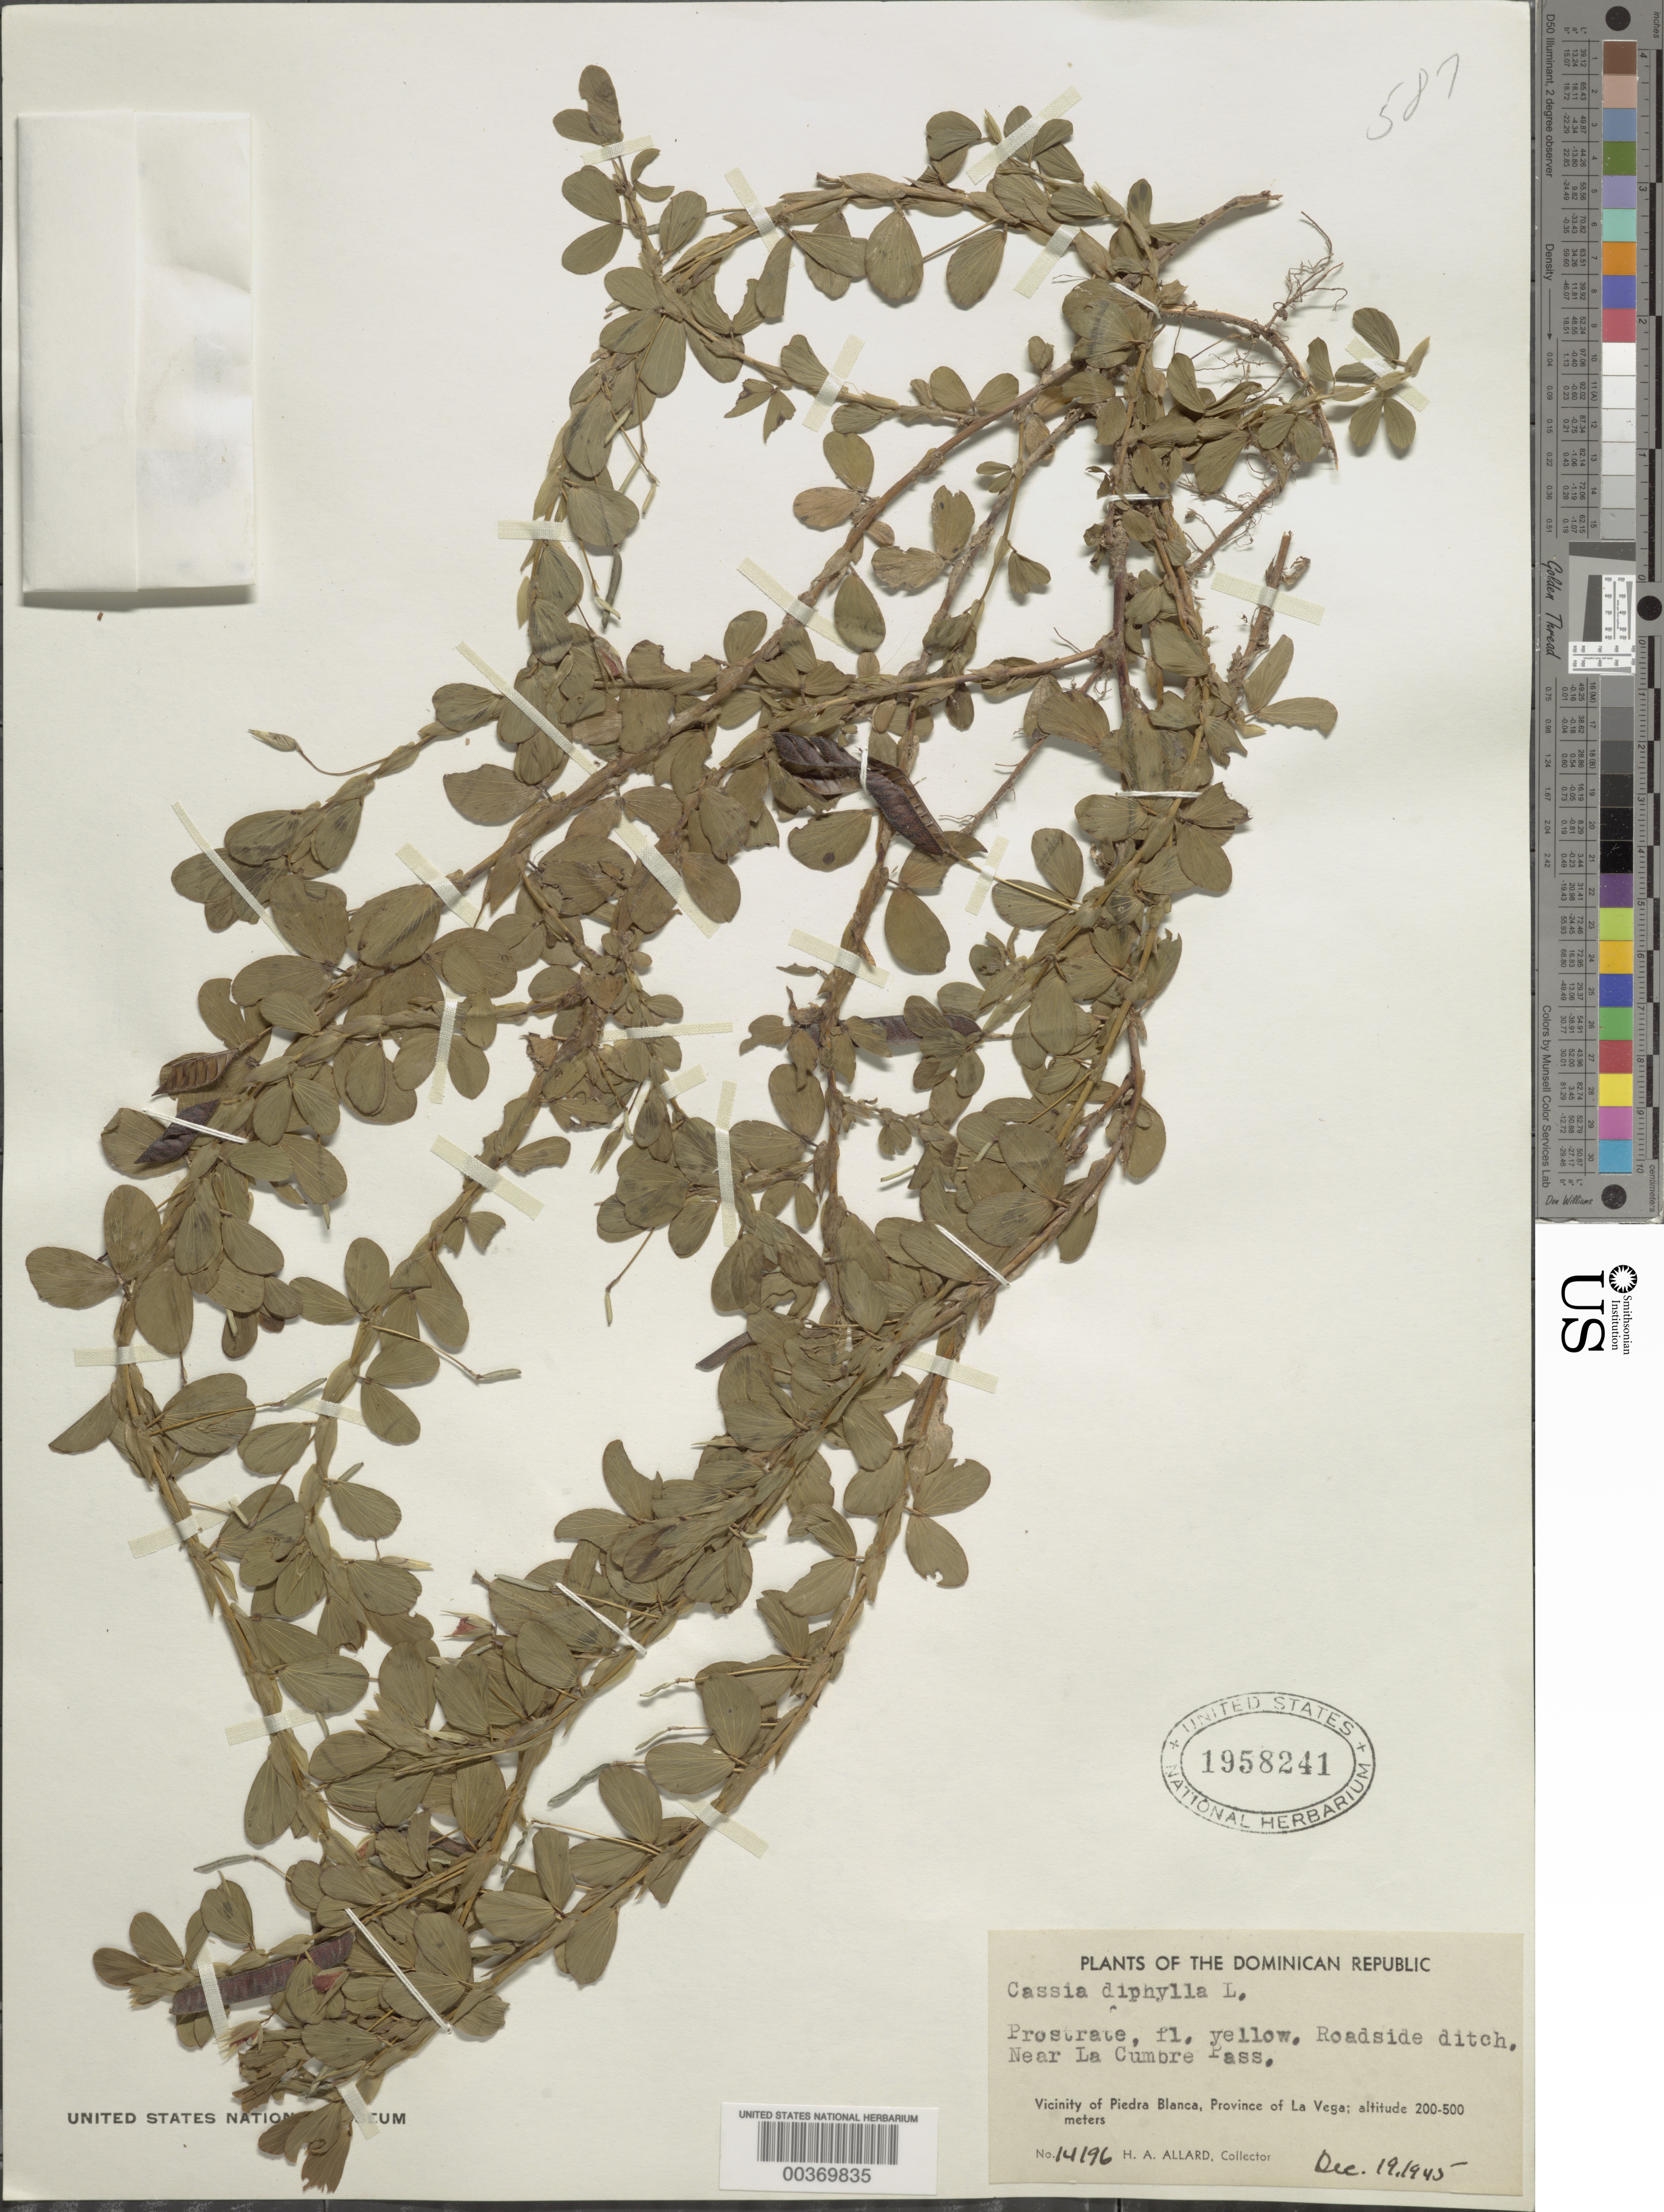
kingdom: Plantae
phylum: Tracheophyta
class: Magnoliopsida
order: Fabales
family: Fabaceae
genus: Chamaecrista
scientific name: Chamaecrista diphylla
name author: (L.) Greene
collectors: H. A. Allard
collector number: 14196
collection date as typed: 19 Dec 1945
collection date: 1945-12-19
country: Dominican Republic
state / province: La Vega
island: Hispaniola Island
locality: Near la cumbre pass; vicinity of piedra blanca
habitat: Roadside ditch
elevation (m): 200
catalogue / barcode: US 1958241